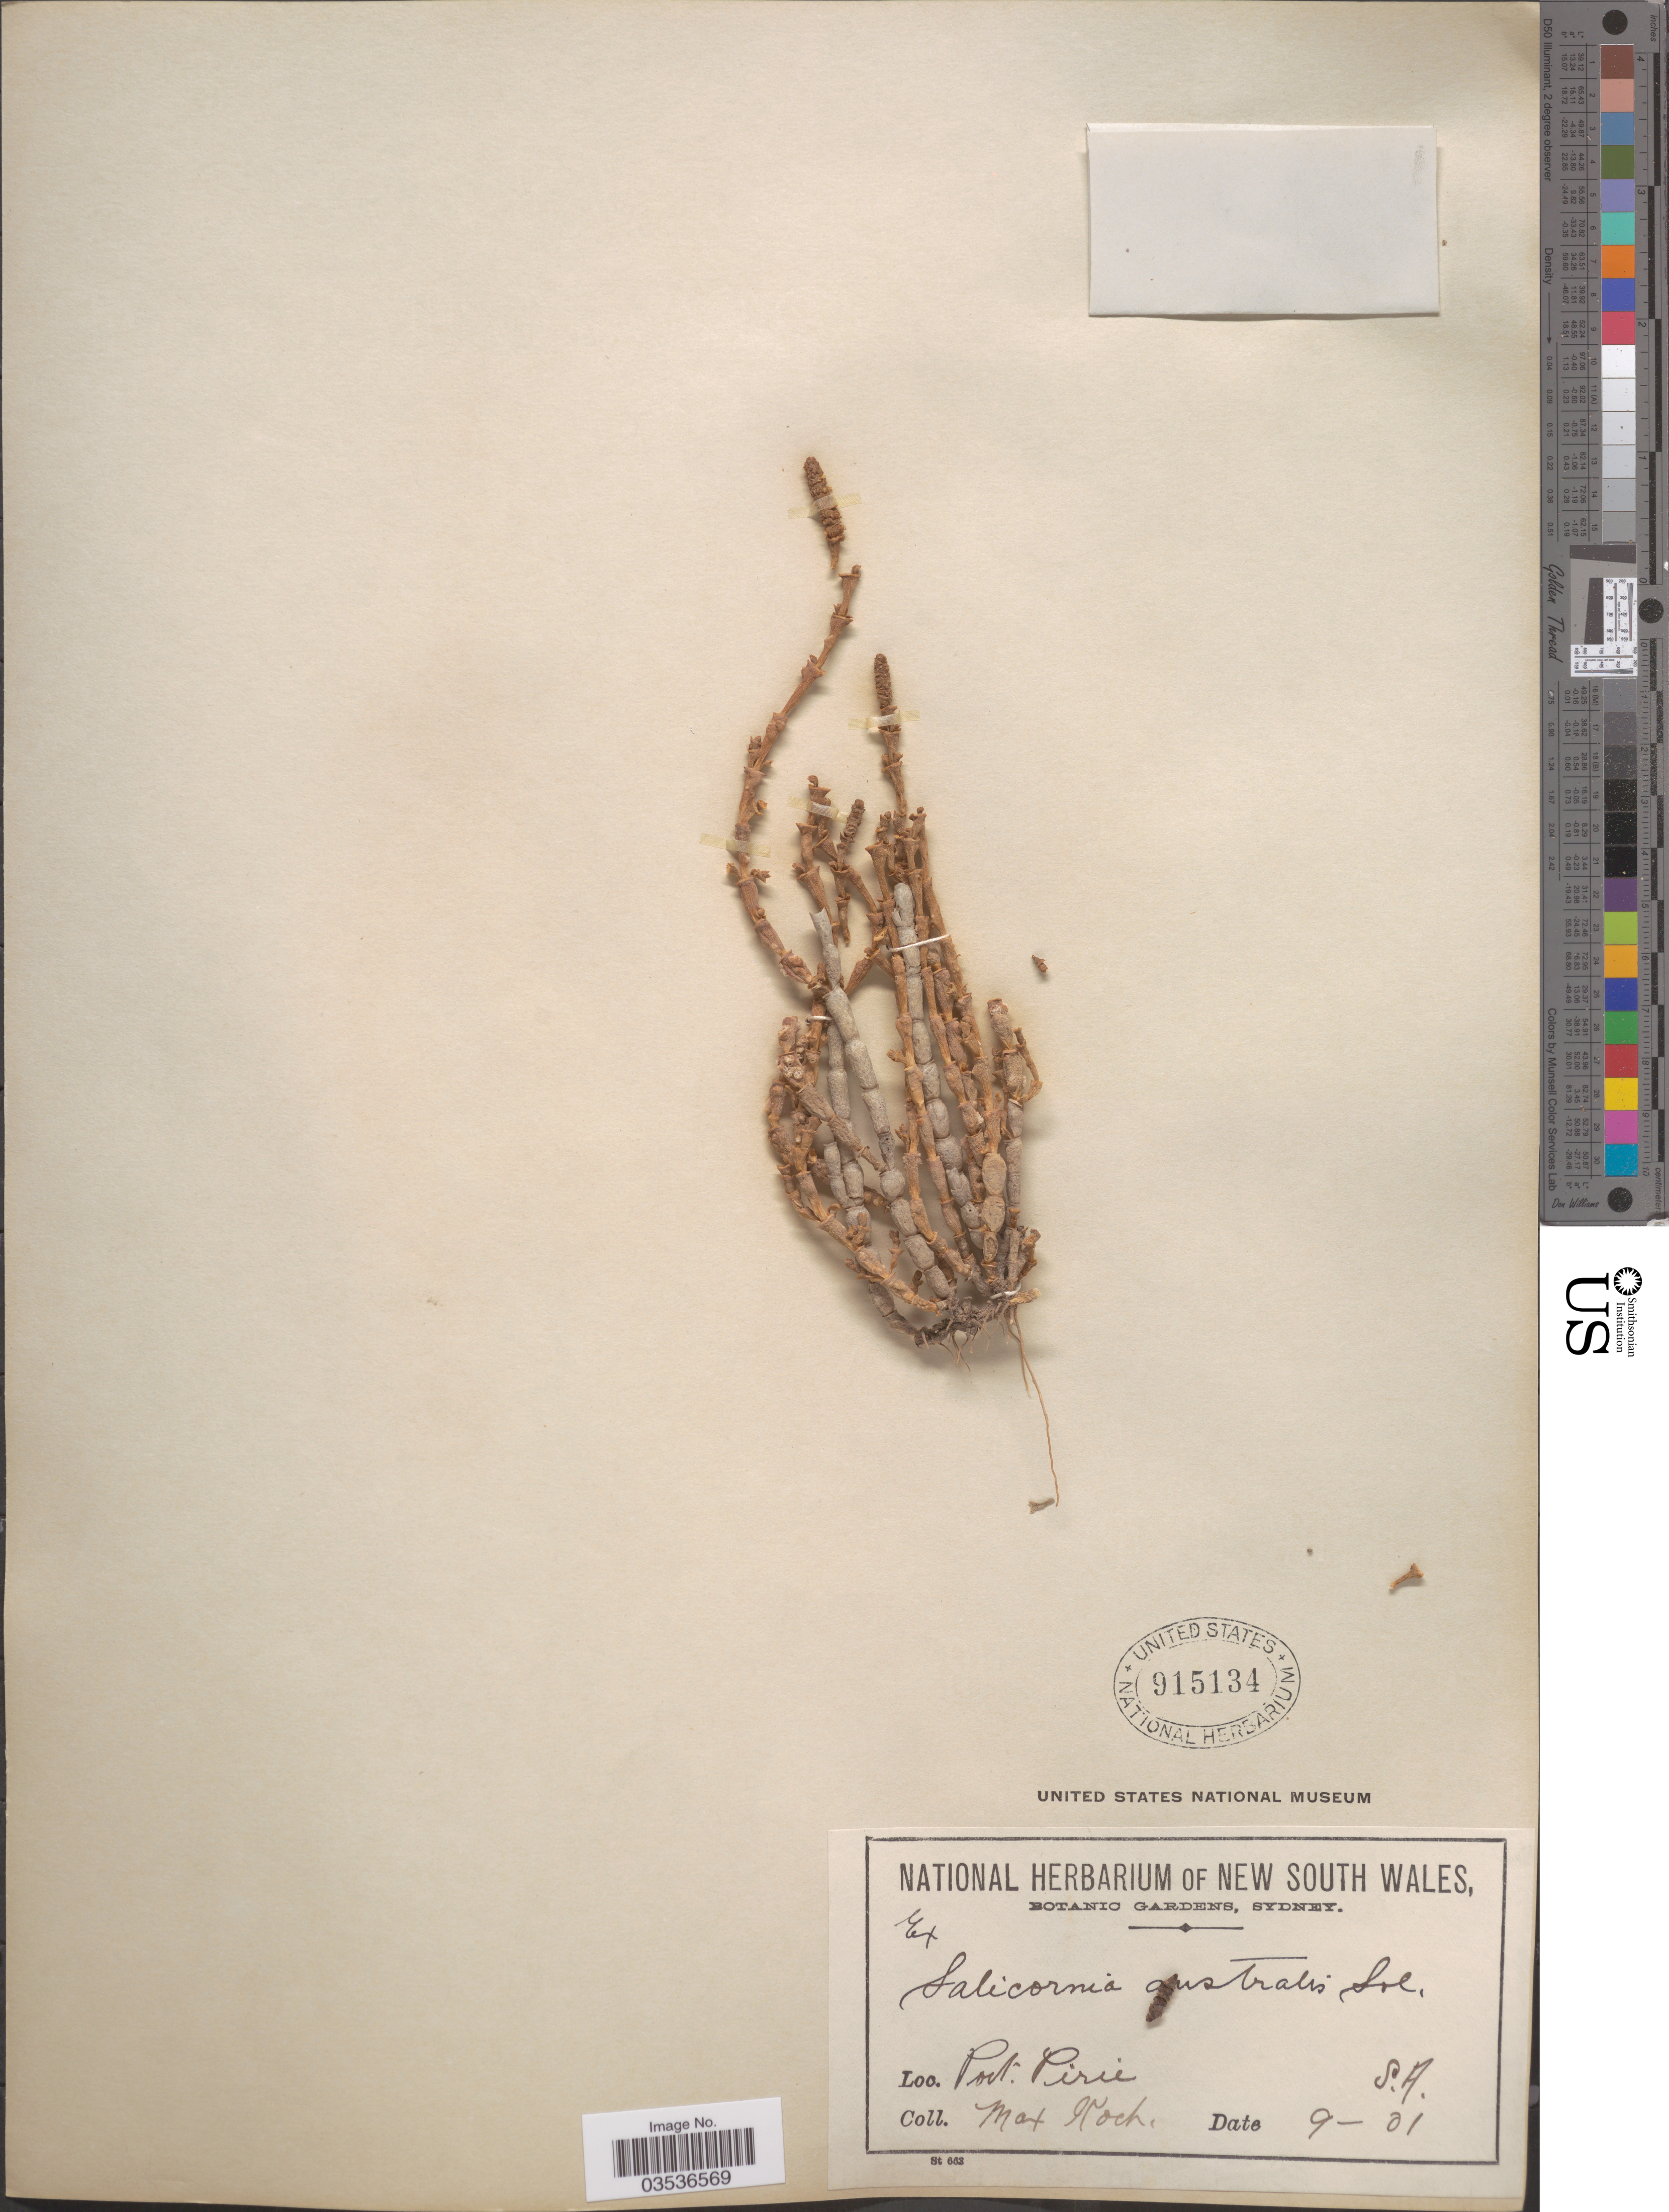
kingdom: Plantae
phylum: Tracheophyta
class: Magnoliopsida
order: Caryophyllales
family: Amaranthaceae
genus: Salicornia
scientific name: Salicornia blackiana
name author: Ulbr.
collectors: M. Koch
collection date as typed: Transcribed d/m/y: /9/1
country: Australia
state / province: South Australia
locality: Port Pirie.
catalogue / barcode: US 915134